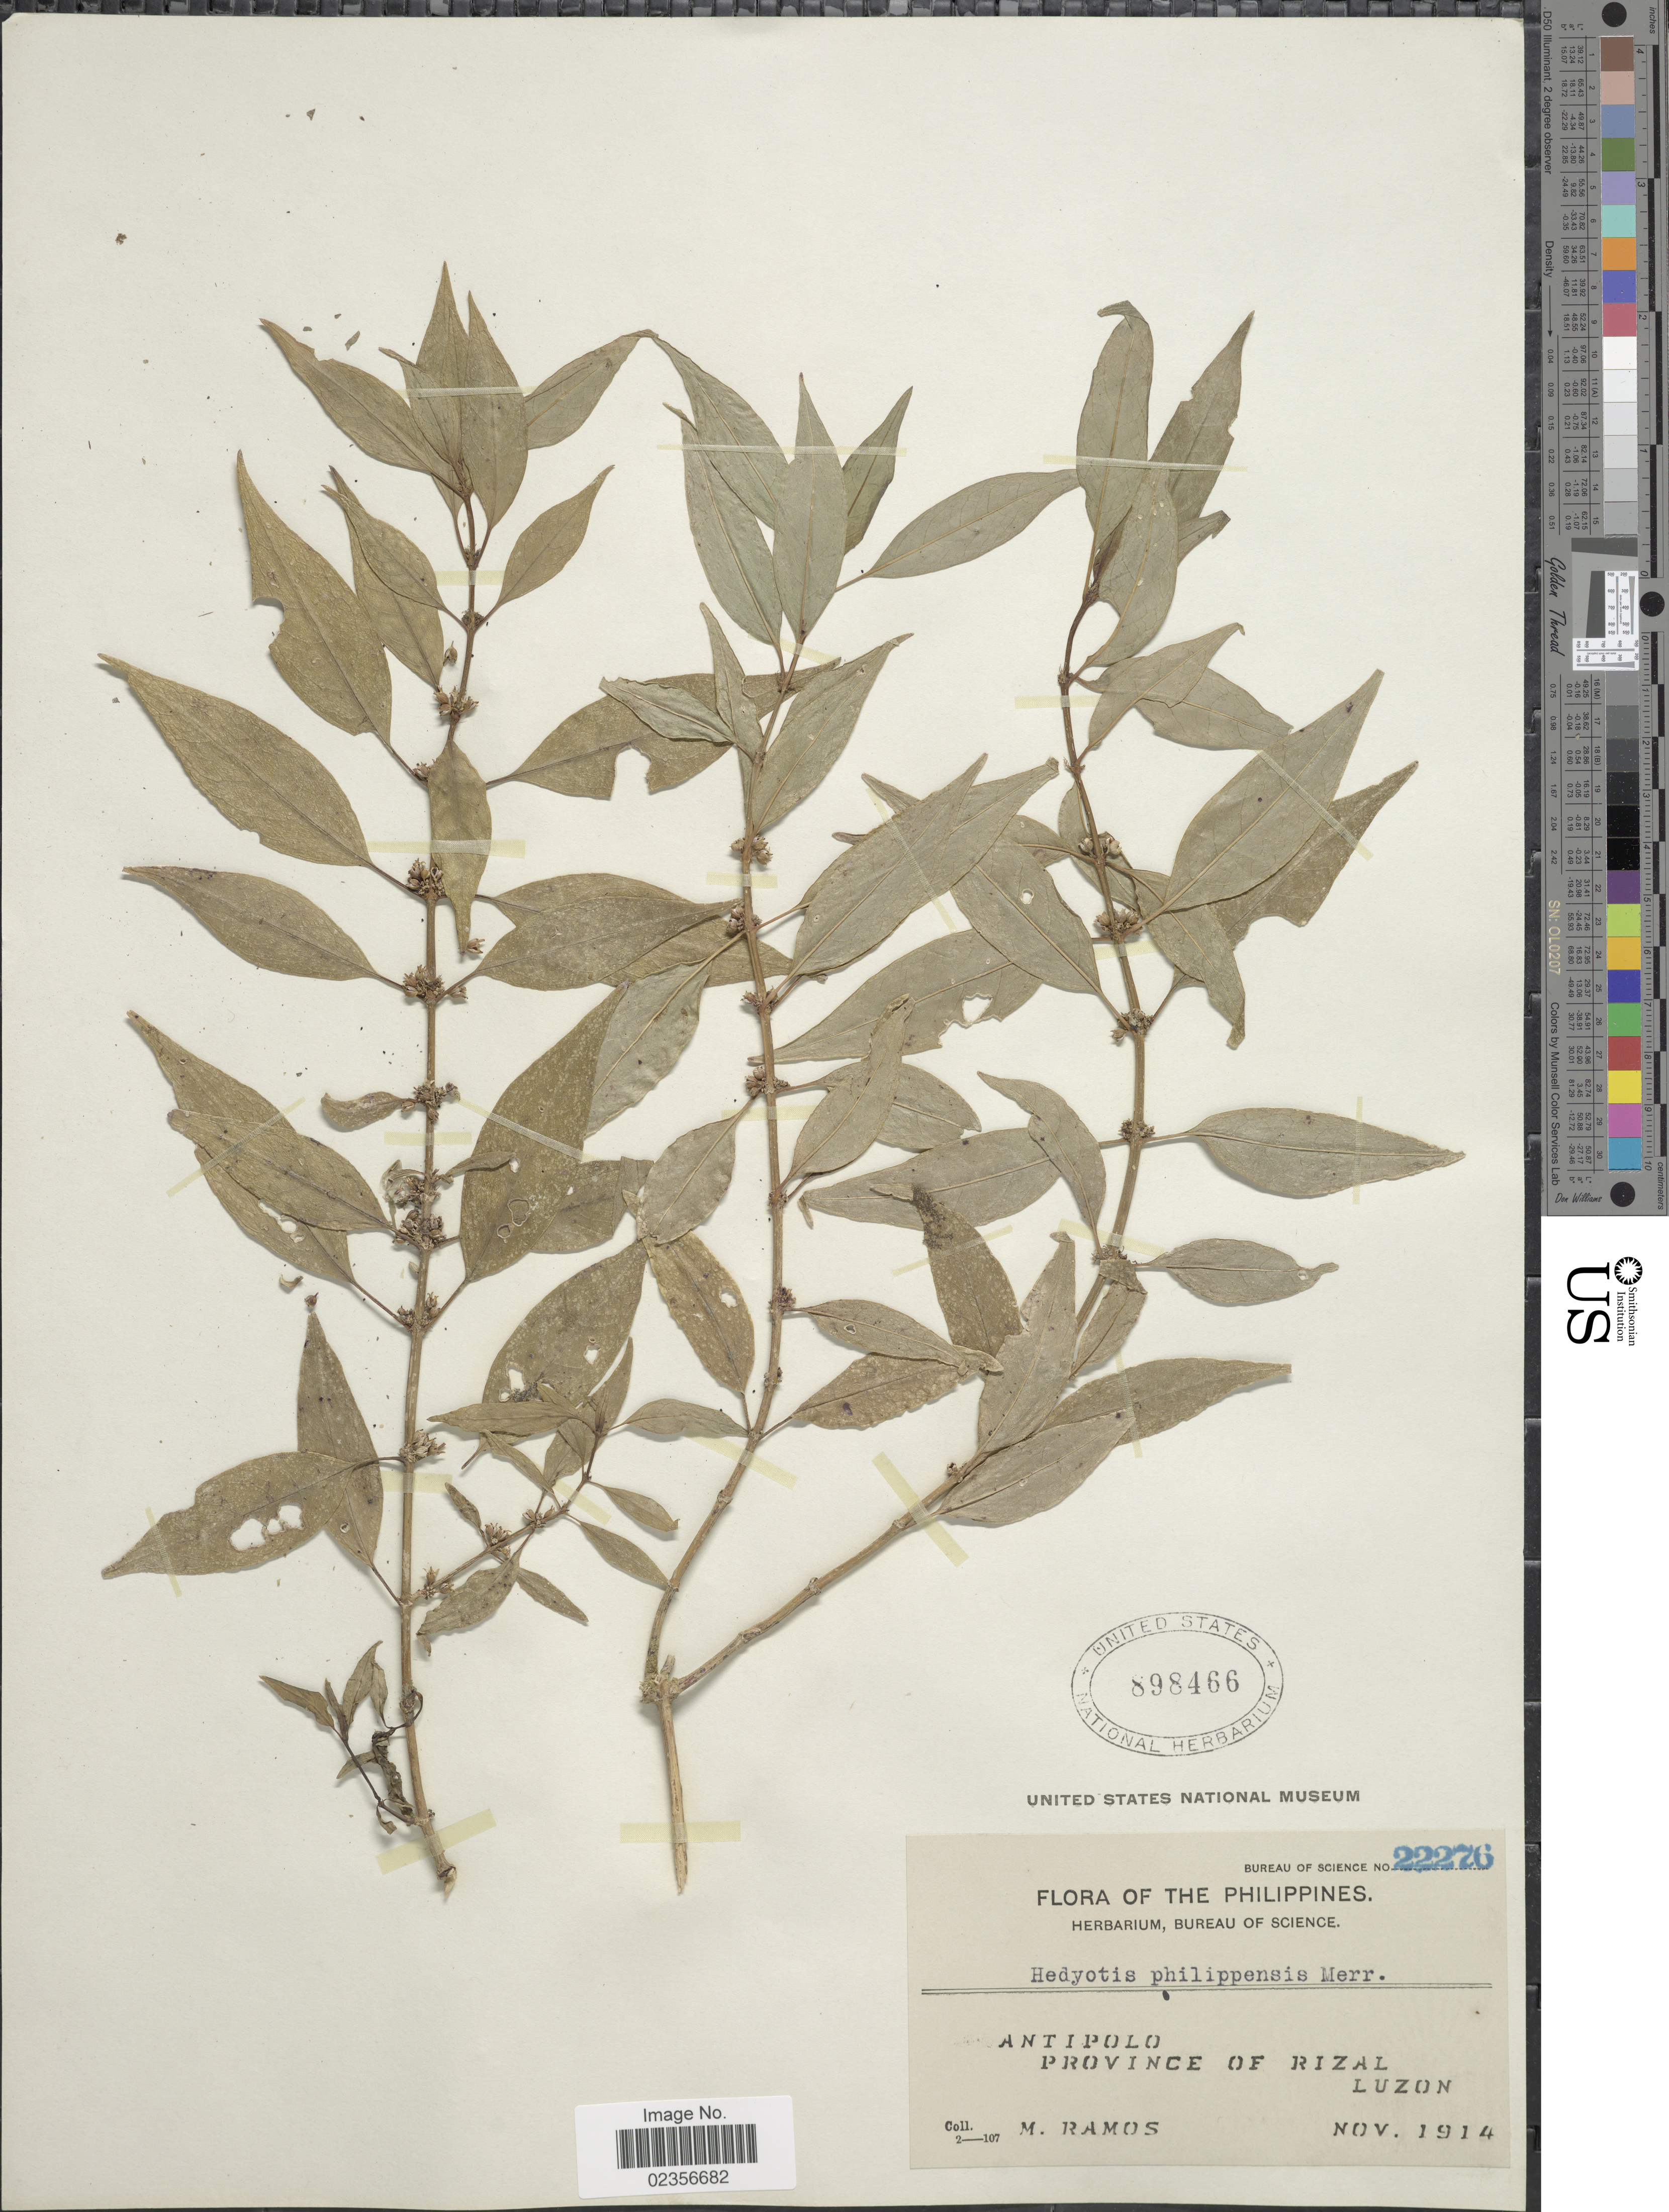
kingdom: Plantae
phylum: Tracheophyta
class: Magnoliopsida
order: Gentianales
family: Rubiaceae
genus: Hedyotis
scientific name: Hedyotis philippensis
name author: (Willd. ex Spreng.) Merr. ex C.B. Rob.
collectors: M. Ramos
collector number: Bureau of Science 22276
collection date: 1914-11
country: Philippines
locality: Antipolo. Province of Rizal Luzon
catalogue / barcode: US 898466